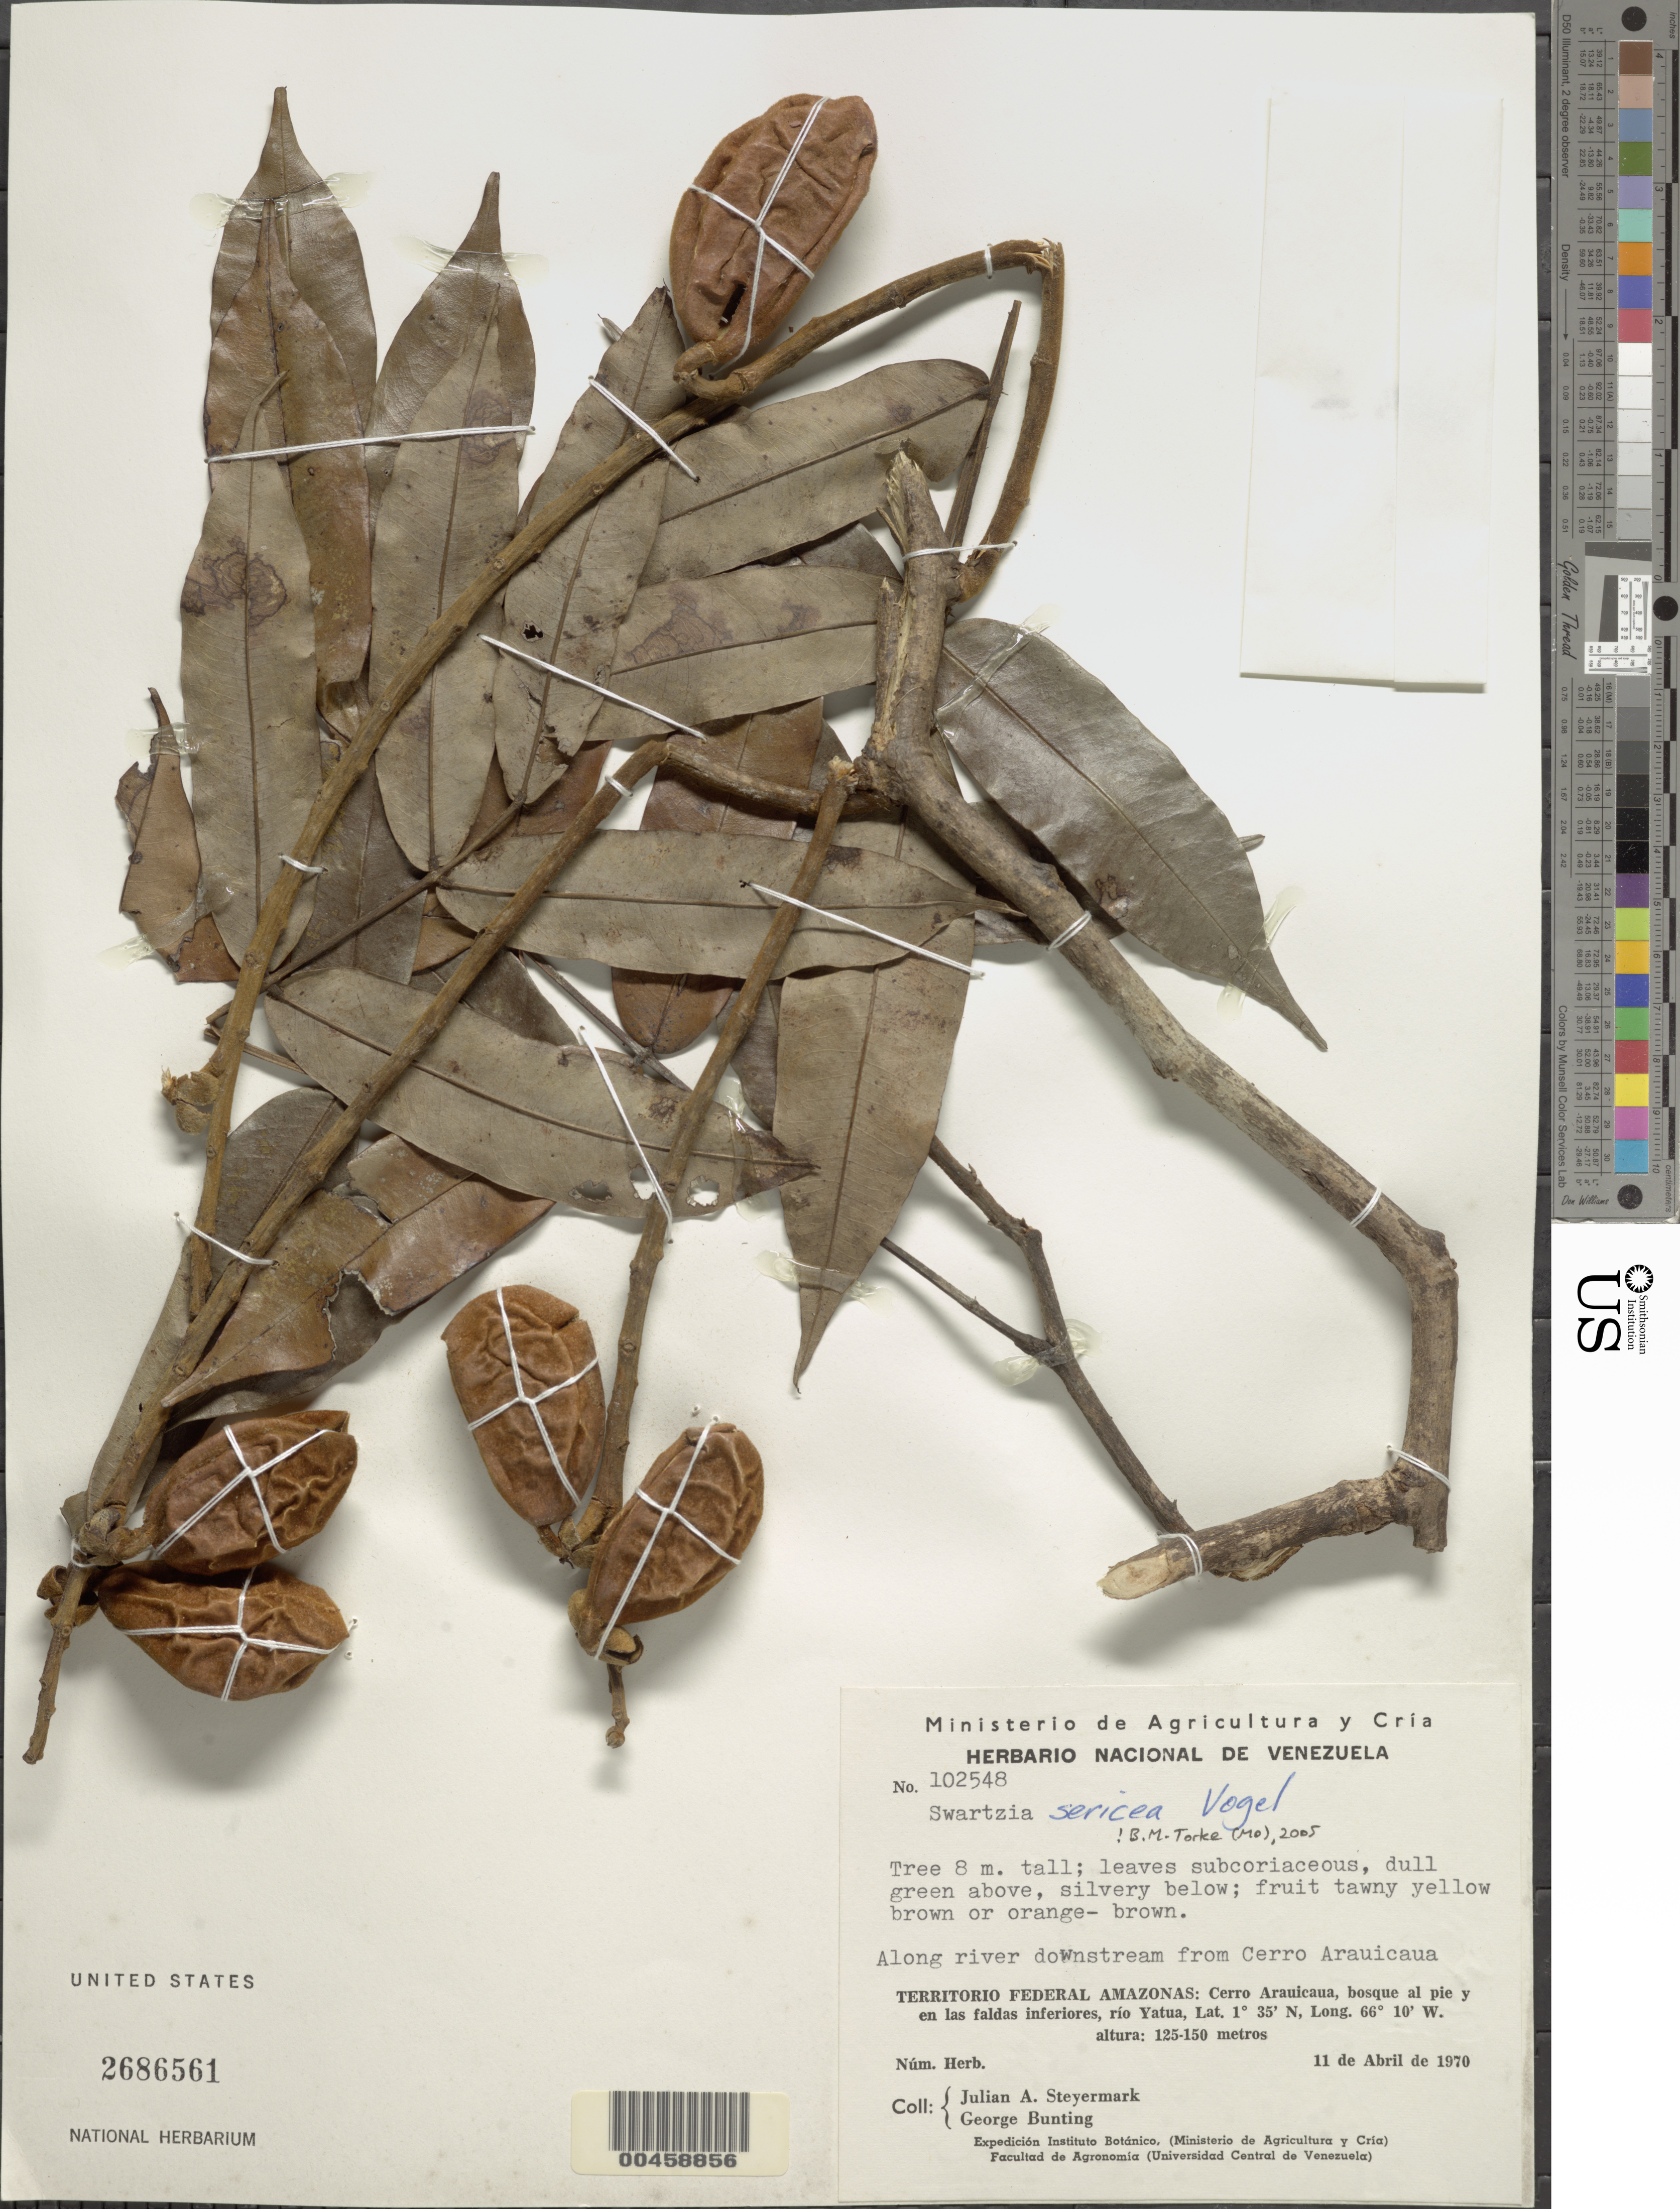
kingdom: Plantae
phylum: Tracheophyta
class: Magnoliopsida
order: Fabales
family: Fabaceae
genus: Swartzia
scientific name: Swartzia sericea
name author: Vogel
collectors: J. Steyermark & G. S. Bunting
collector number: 102548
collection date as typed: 11 Apr 1970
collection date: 1970-04-11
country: Venezuela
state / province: Amazonas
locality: Cerro arauicaua; rio yatua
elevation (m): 125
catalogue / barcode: US 2686561